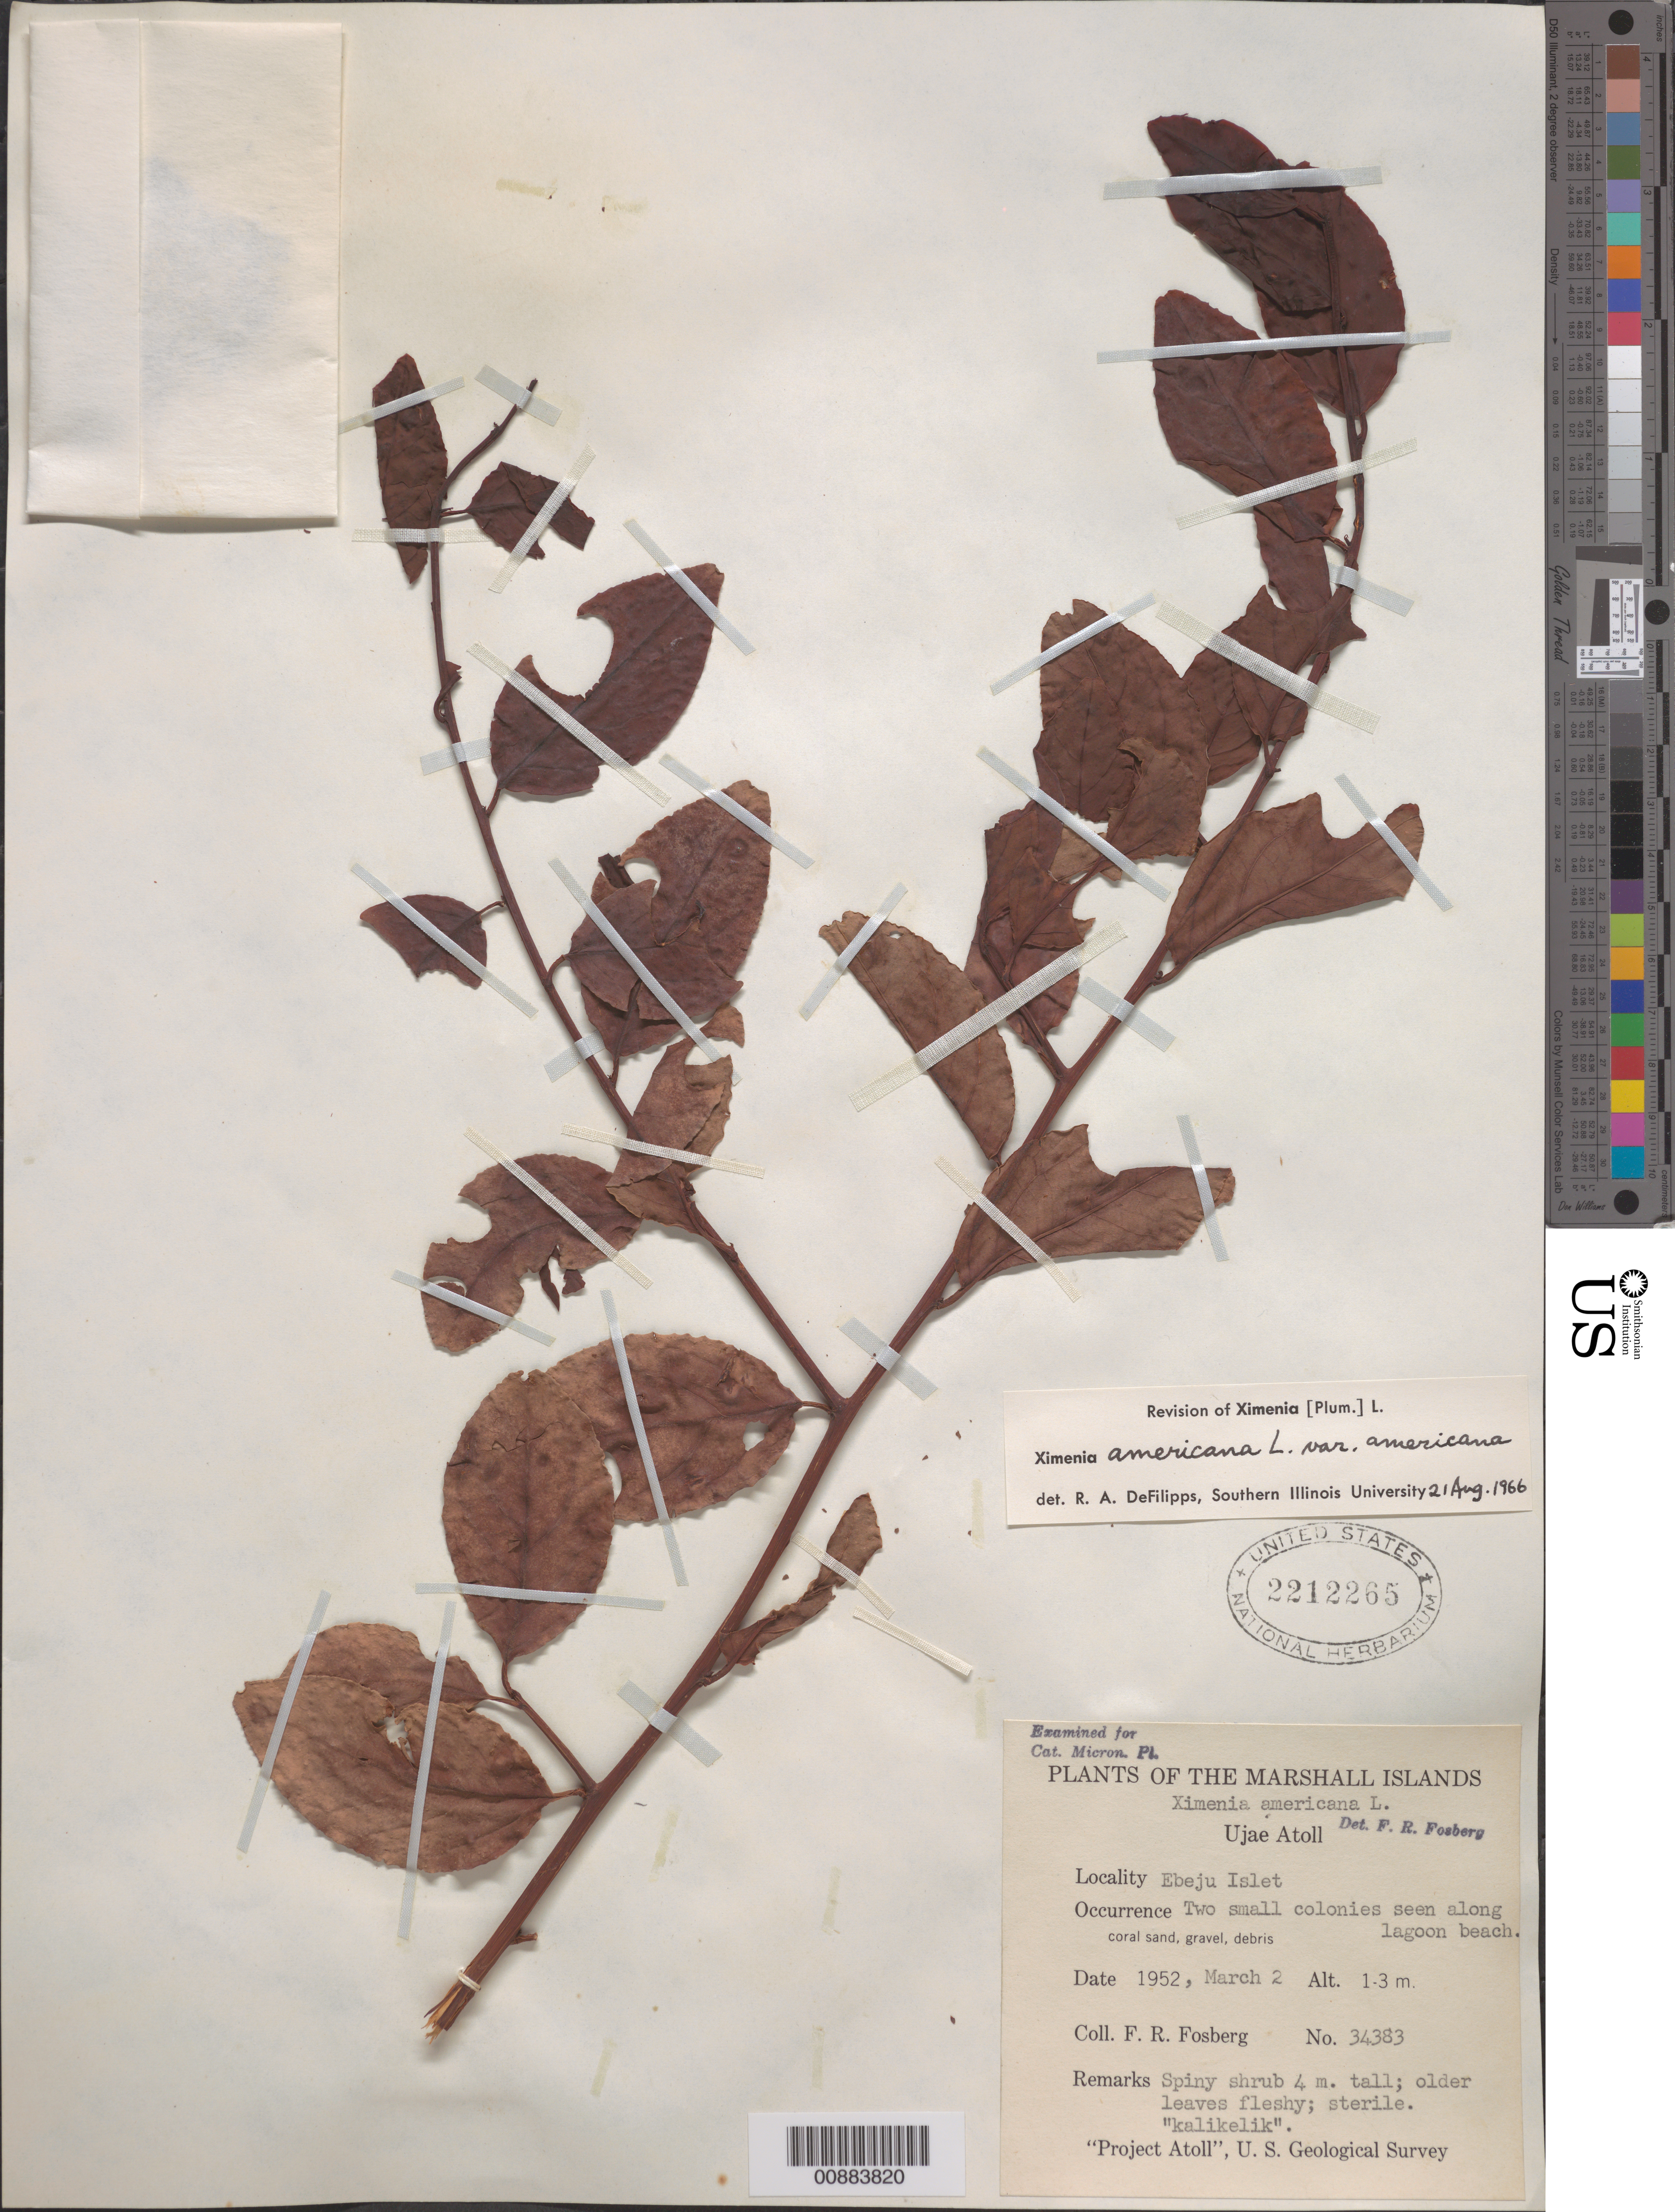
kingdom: Plantae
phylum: Tracheophyta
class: Magnoliopsida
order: Santalales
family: Ximeniaceae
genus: Ximenia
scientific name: Ximenia americana var. americana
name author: L.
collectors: F. R. Fosberg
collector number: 34383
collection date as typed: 02 Mar 1952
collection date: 1952-03-02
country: Marshall Islands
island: Ujae Atoll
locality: Ebeju Islet, lagoon beach.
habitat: Coral sand, gravel, debris. Seen along lagoon beach.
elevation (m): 1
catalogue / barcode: US 2212265